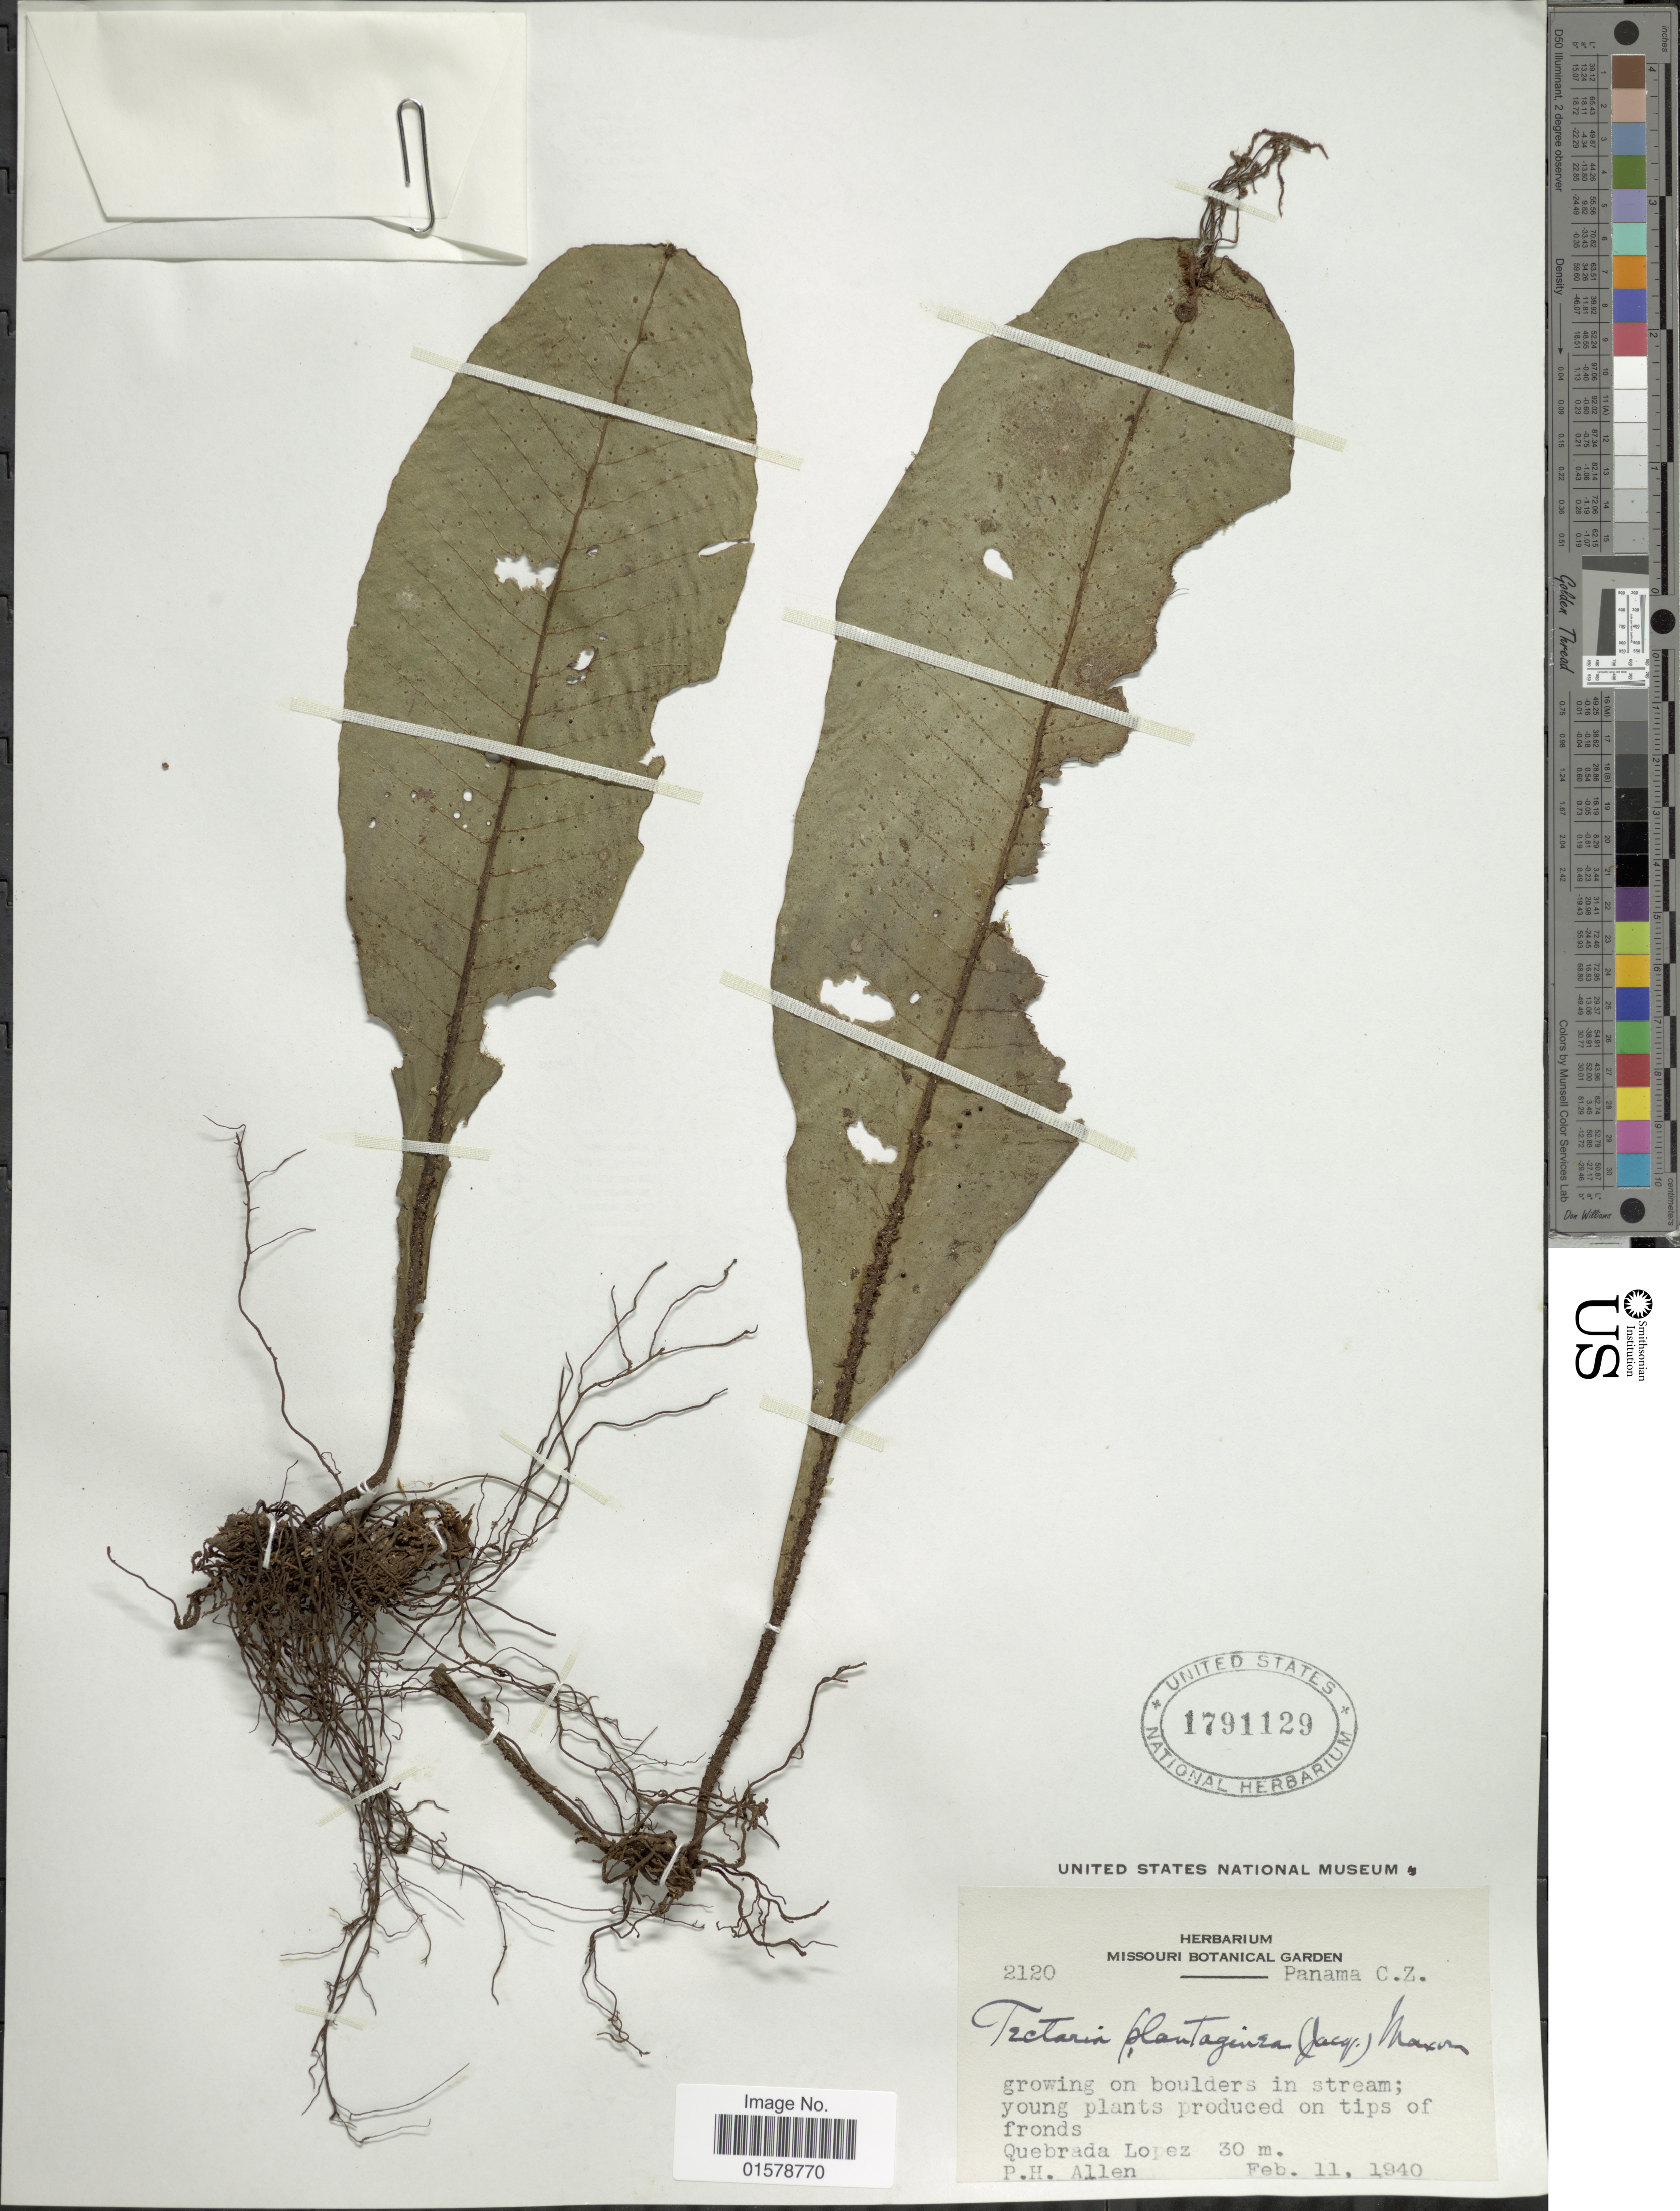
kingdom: Plantae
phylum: Tracheophyta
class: Polypodiopsida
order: Polypodiales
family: Tectariaceae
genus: Tectaria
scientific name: Tectaria plantaginea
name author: (Jacq.) Maxon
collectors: P. H. Allen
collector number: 2120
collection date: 1940-02-11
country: Panama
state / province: Panamá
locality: Panama C. Z., growing on boulders in stream; Quebrada Lopez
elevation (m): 30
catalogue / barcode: US 1791129